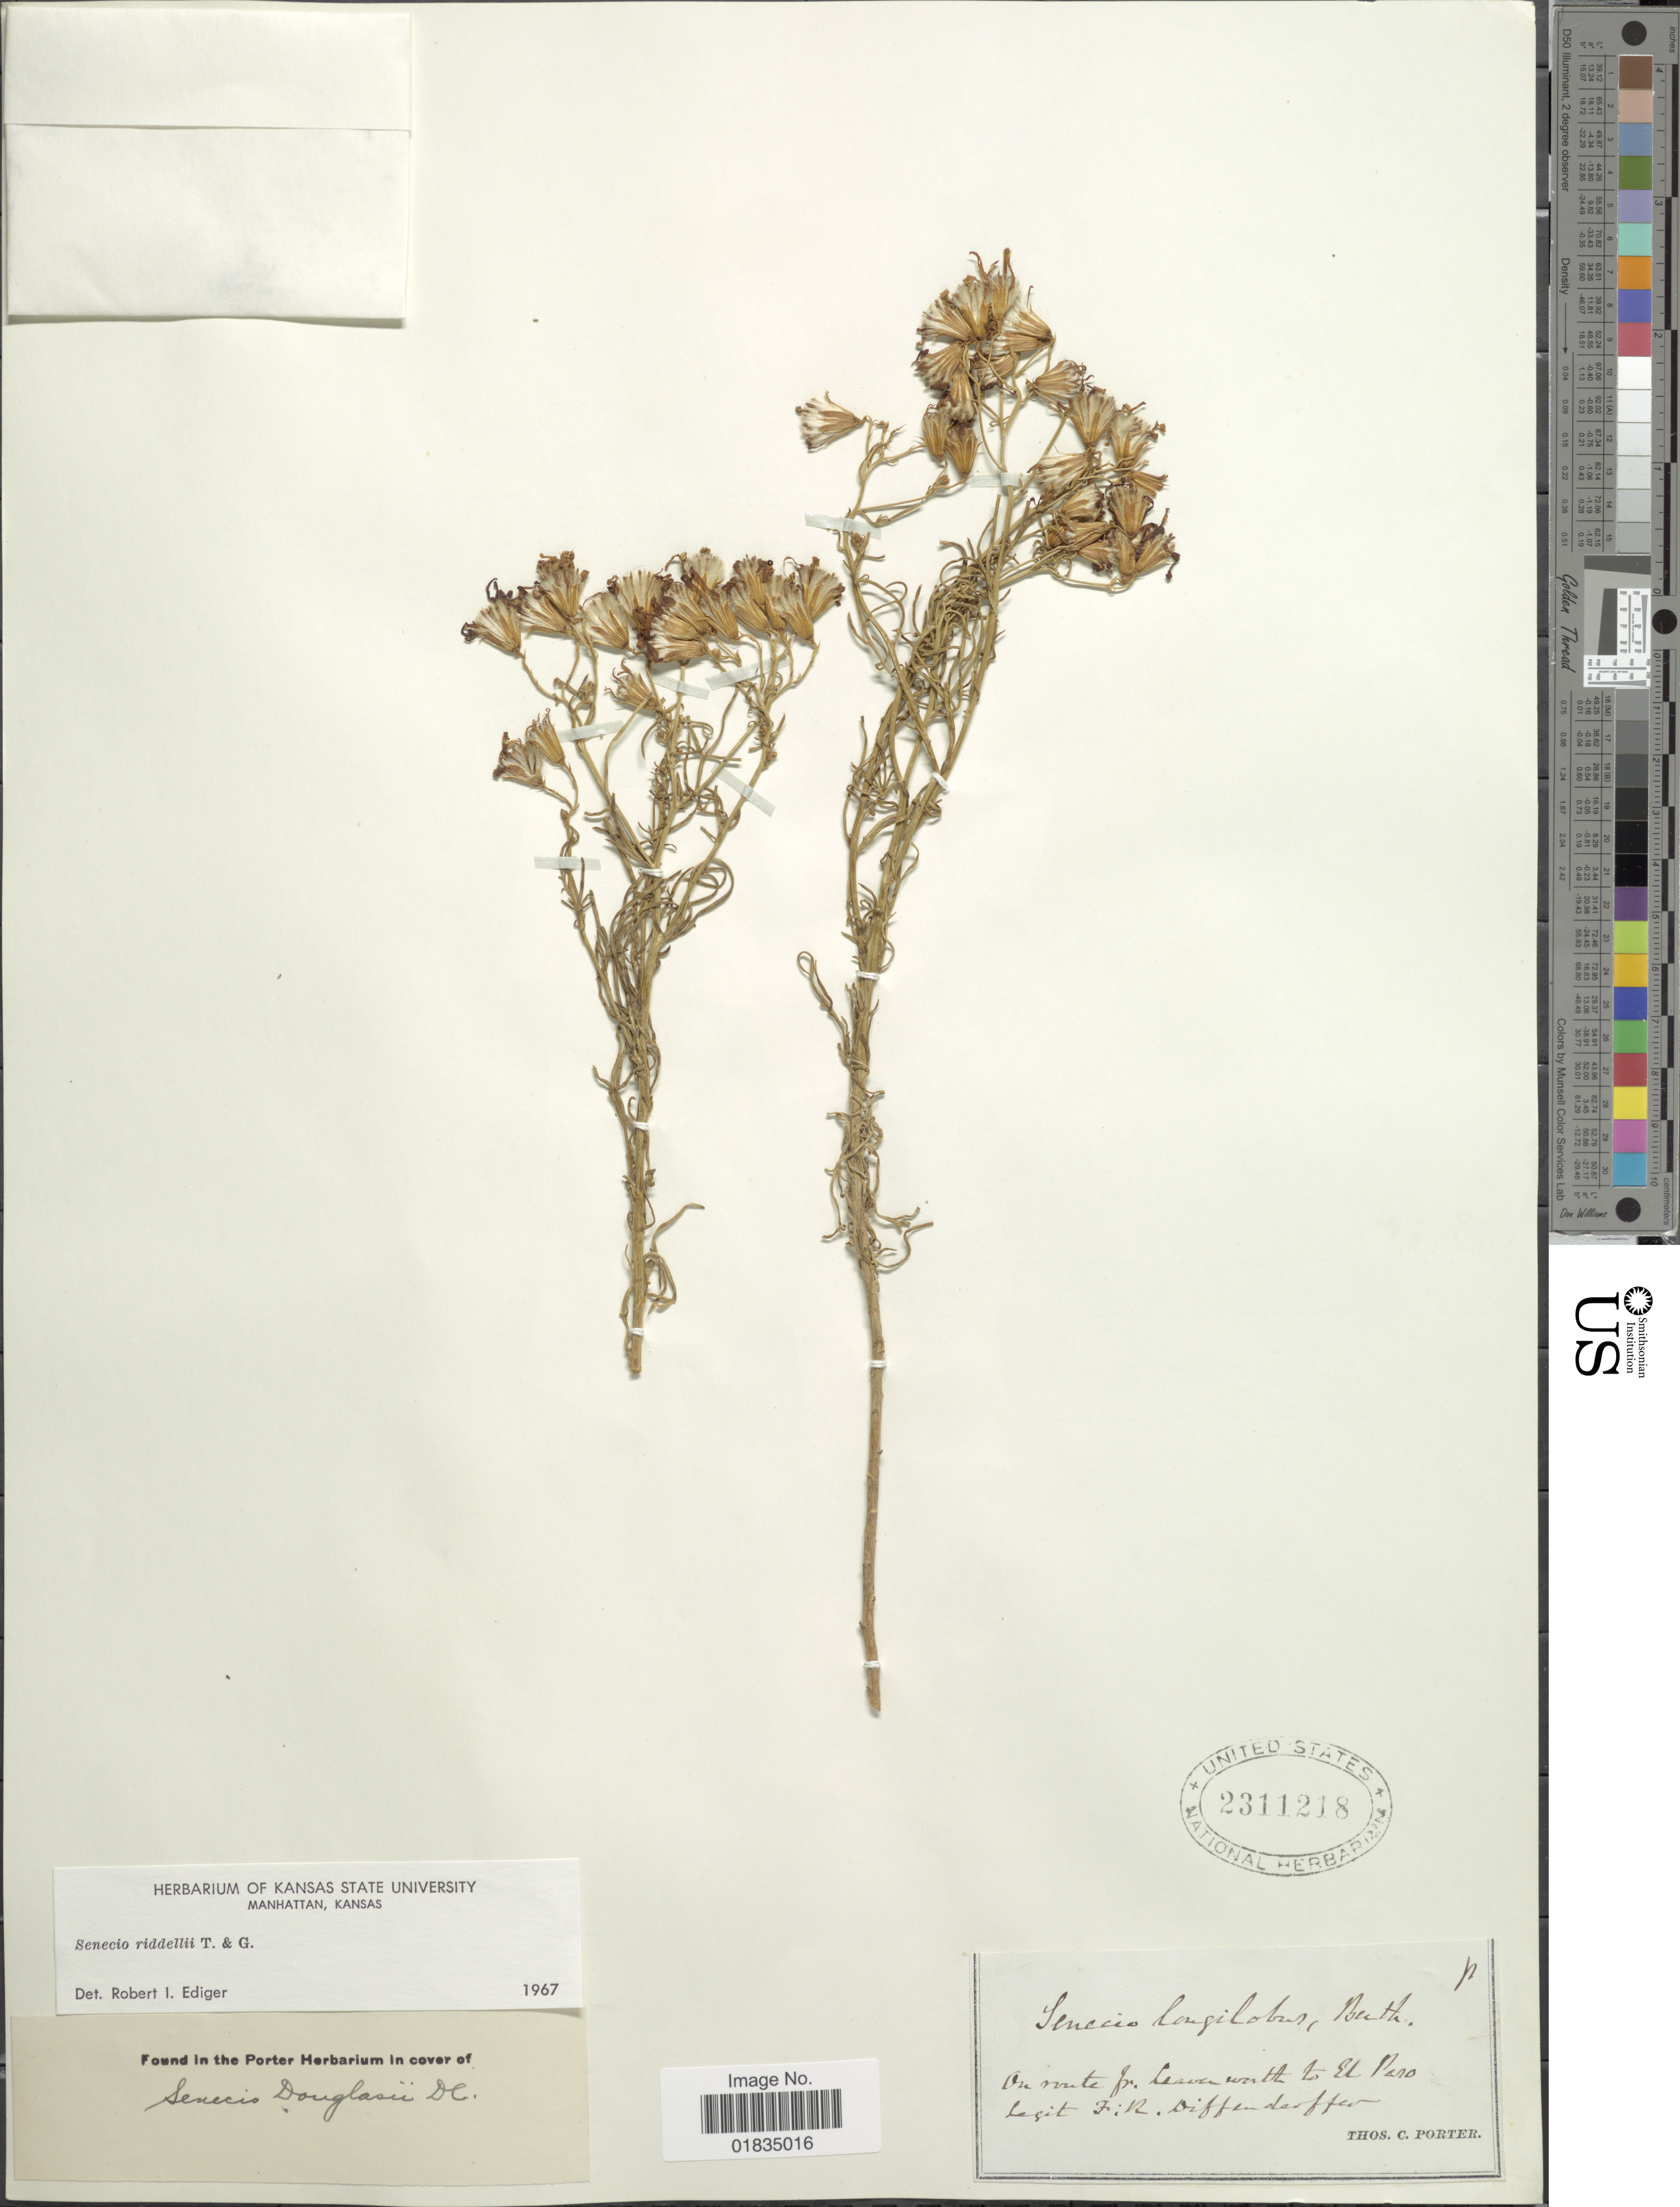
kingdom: Plantae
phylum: Tracheophyta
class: Magnoliopsida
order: Asterales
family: Asteraceae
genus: Senecio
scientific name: Senecio riddellii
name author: Torr. & A. Gray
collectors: F. Diffenderffer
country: United States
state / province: Texas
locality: On route fr. Leavenworth to El Paso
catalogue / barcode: US 2311218